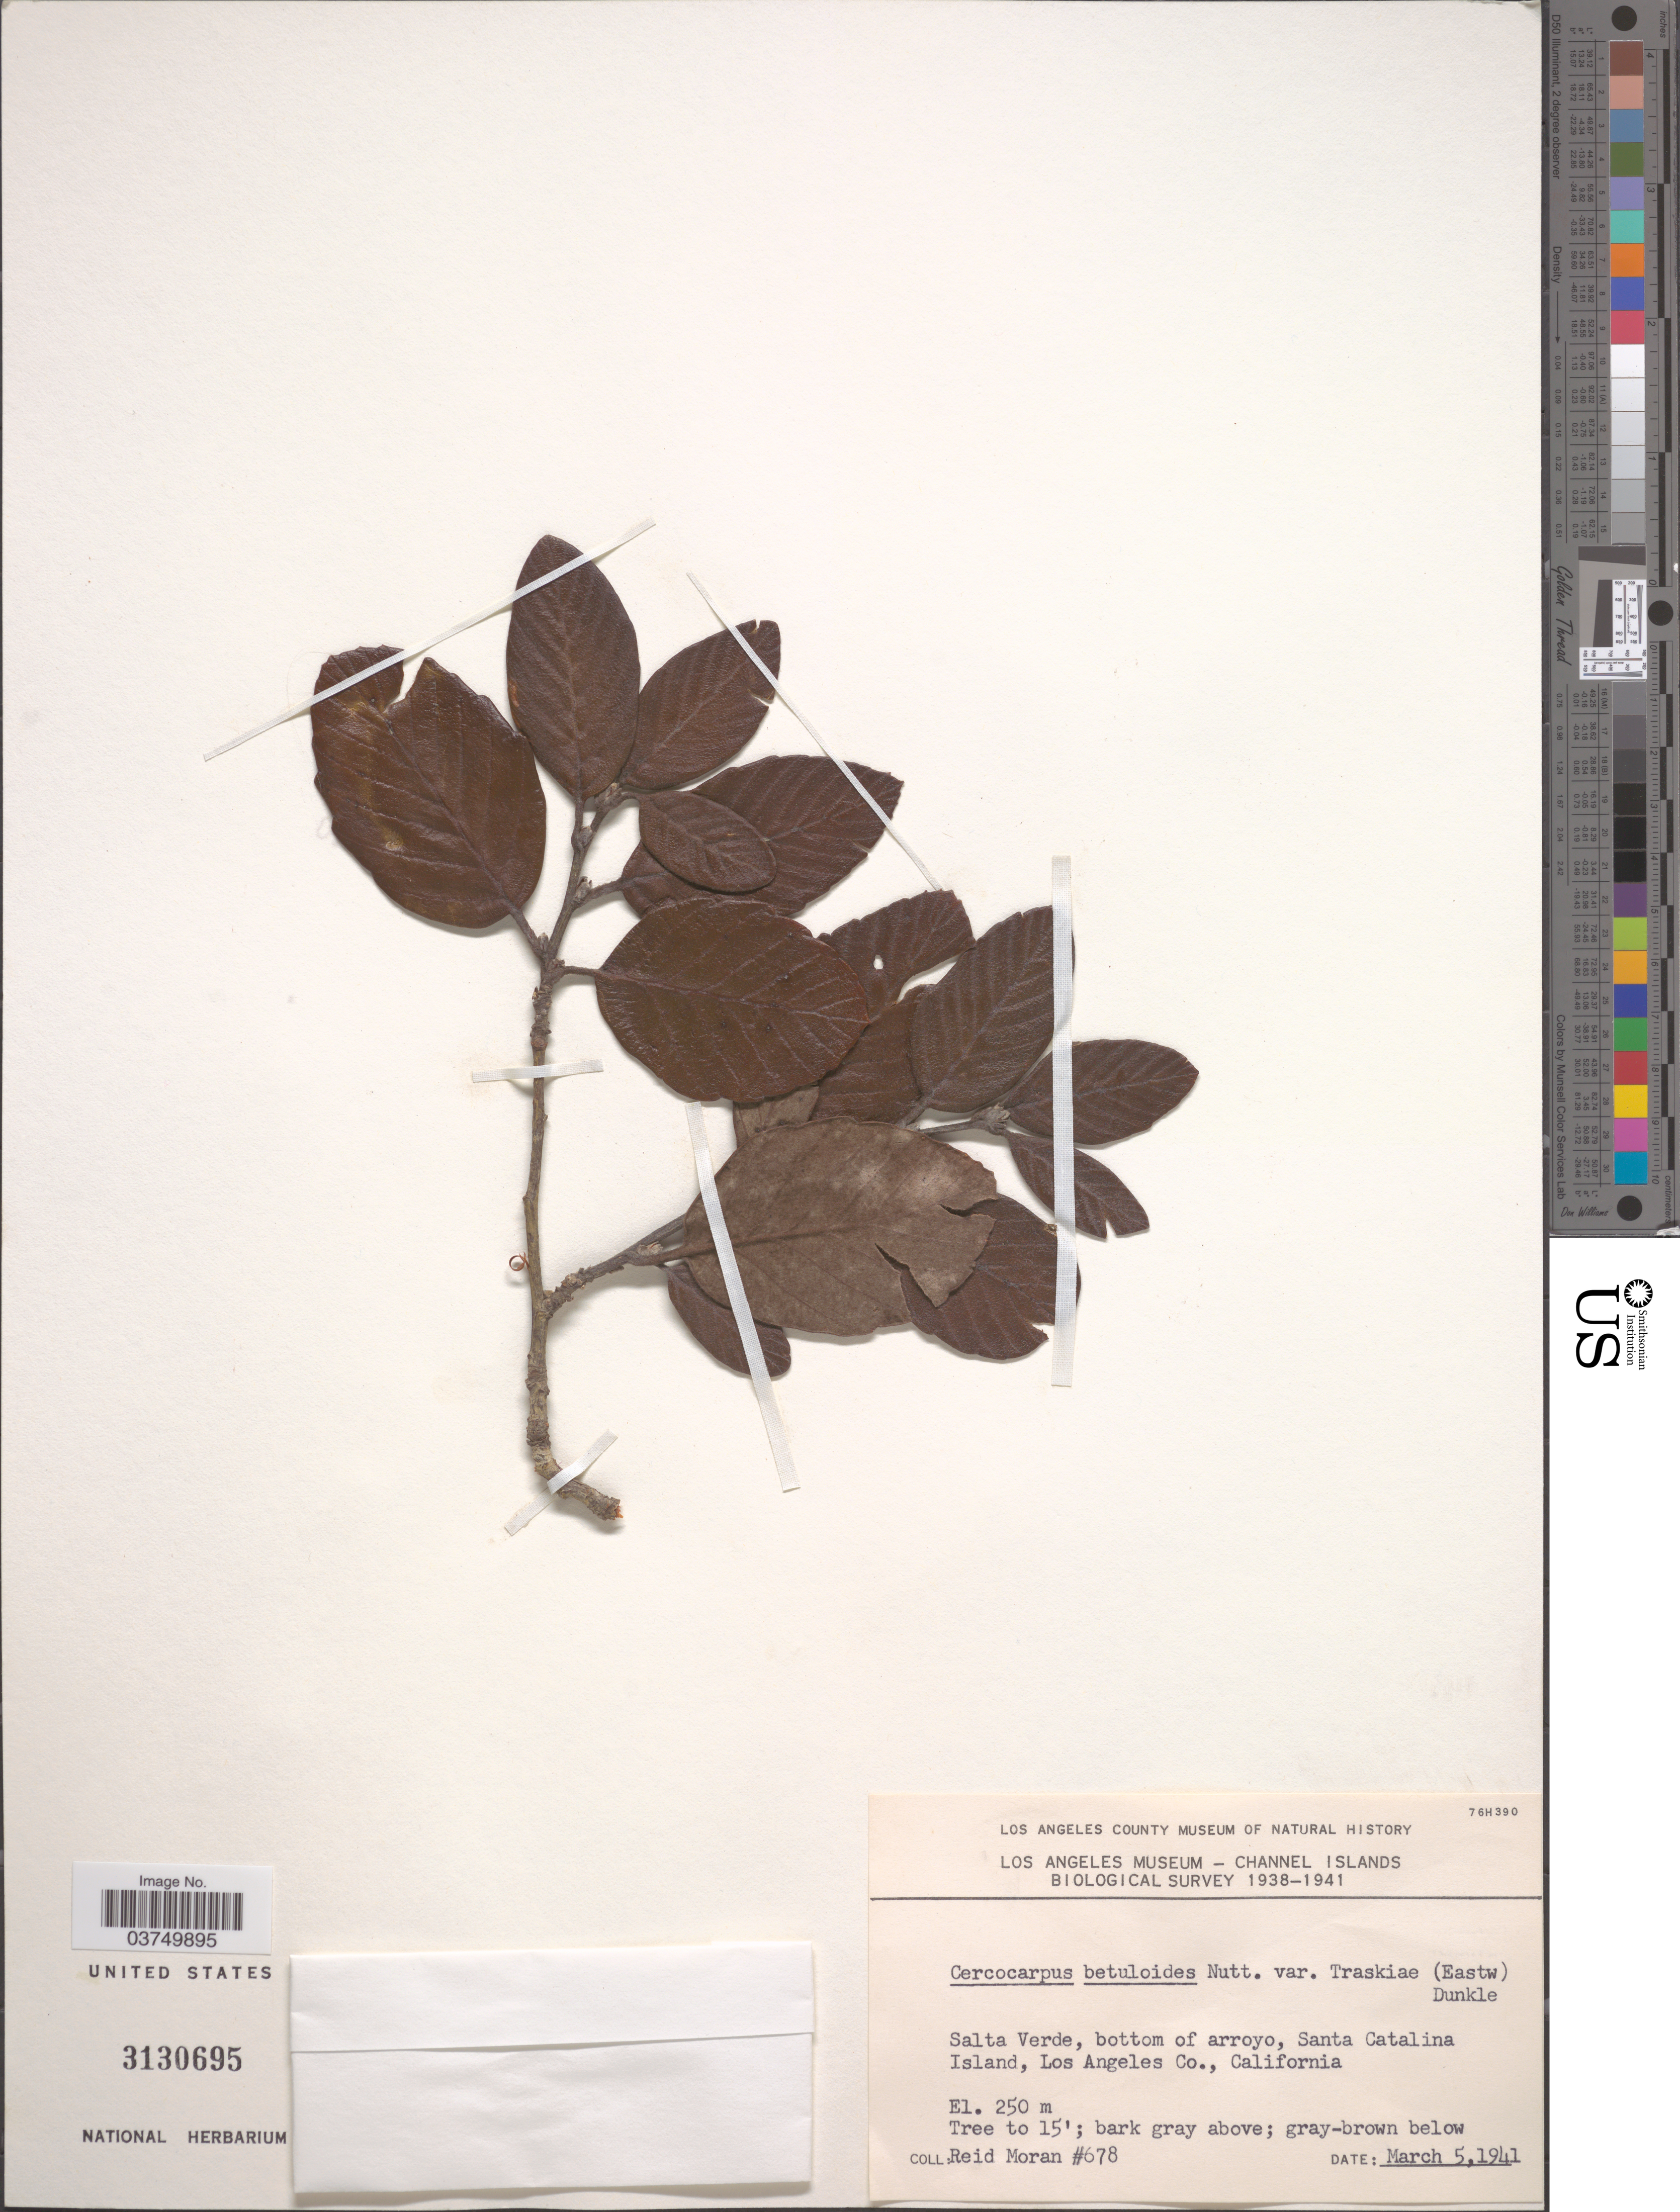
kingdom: Plantae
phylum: Tracheophyta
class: Magnoliopsida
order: Rosales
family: Rosaceae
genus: Cercocarpus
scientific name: Cercocarpus betuloides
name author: Nutt.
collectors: R. Moran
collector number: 678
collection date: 1941-03-05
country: United States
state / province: California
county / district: Los Angeles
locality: Salta Verde, bottom of arroyo, Santa Catalina Island, Los Angeles Co.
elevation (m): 250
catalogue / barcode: US 3130695